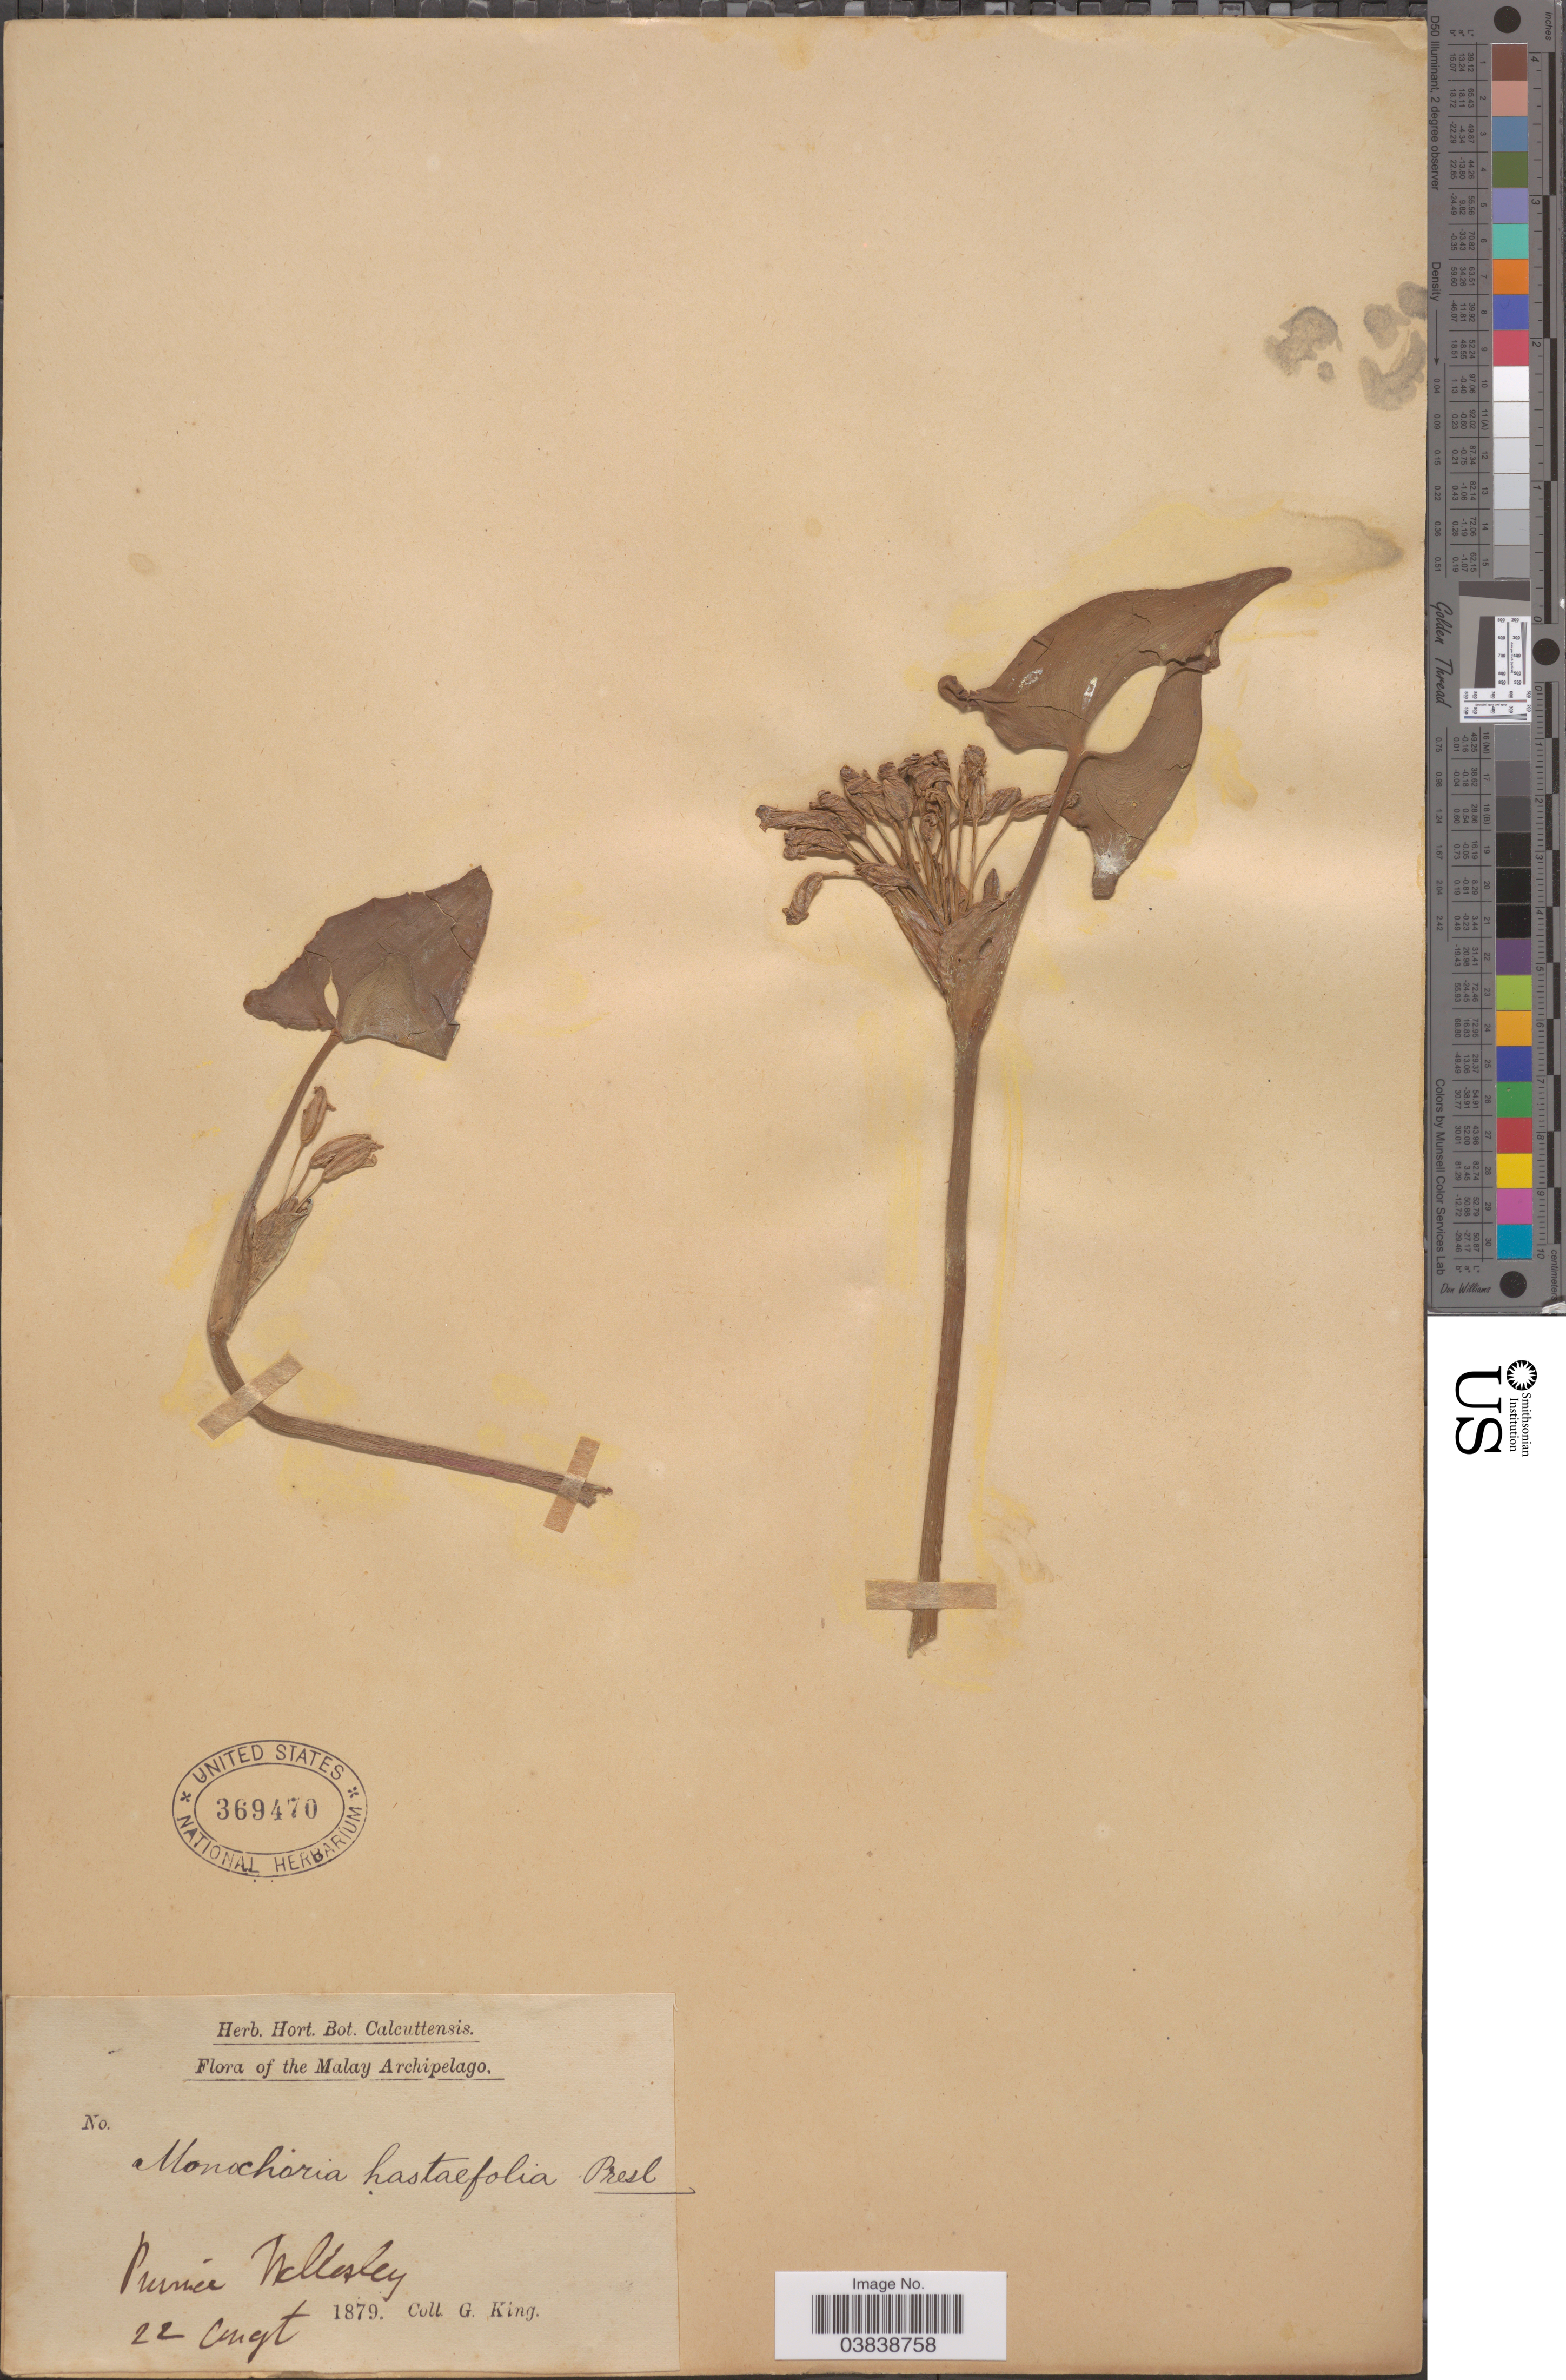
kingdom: Plantae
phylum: Tracheophyta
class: Liliopsida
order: Commelinales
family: Pontederiaceae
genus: Monochoria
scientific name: Monochoria hastifolia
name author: C. Presl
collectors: G. King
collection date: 1879-08-22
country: Malaysia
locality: Malay Archipelago. Purmer [interpreted] Nellesley [interpreted].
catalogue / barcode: US 369470